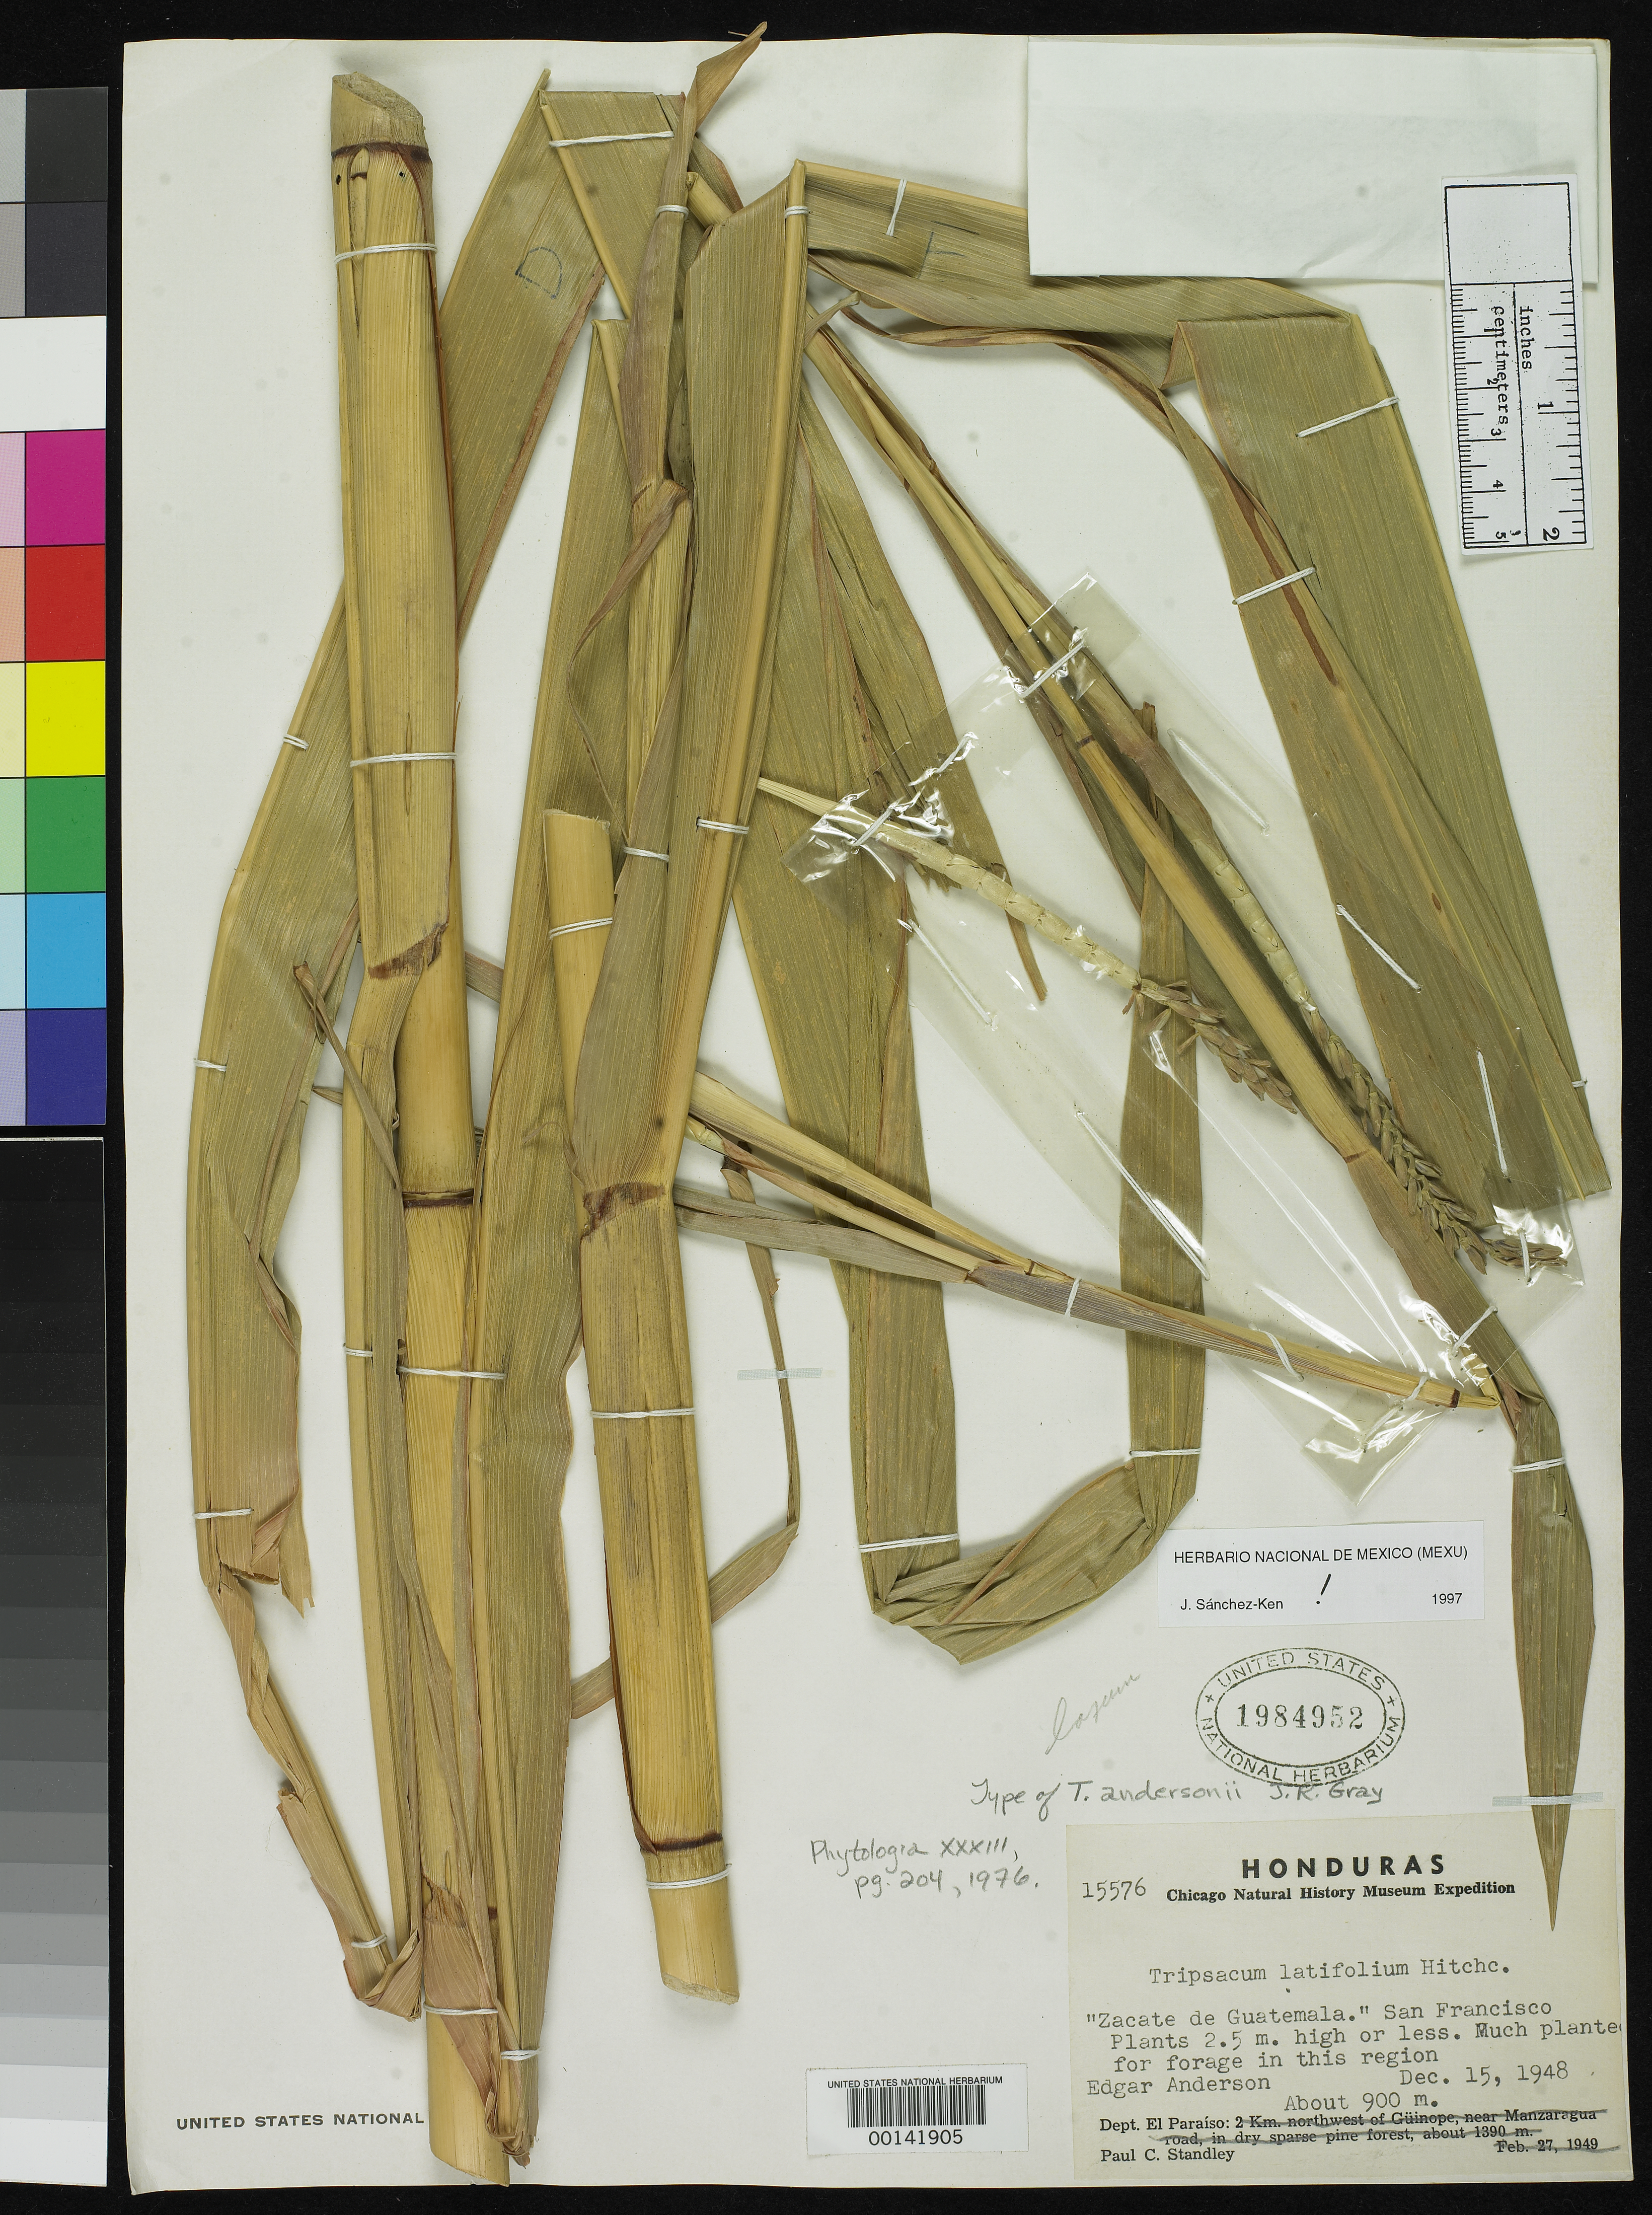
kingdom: Plantae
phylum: Tracheophyta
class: Liliopsida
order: Poales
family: Poaceae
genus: Tripsacum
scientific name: Tripsacum andersonii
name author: J.R. Gray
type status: Isotype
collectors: E. L. Anderson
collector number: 15576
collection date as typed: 15 Dec 1948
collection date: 1948-12-15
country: Honduras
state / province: El Paraíso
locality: Zacate de Guatemala, San Francisco.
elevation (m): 900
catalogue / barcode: US 1984952